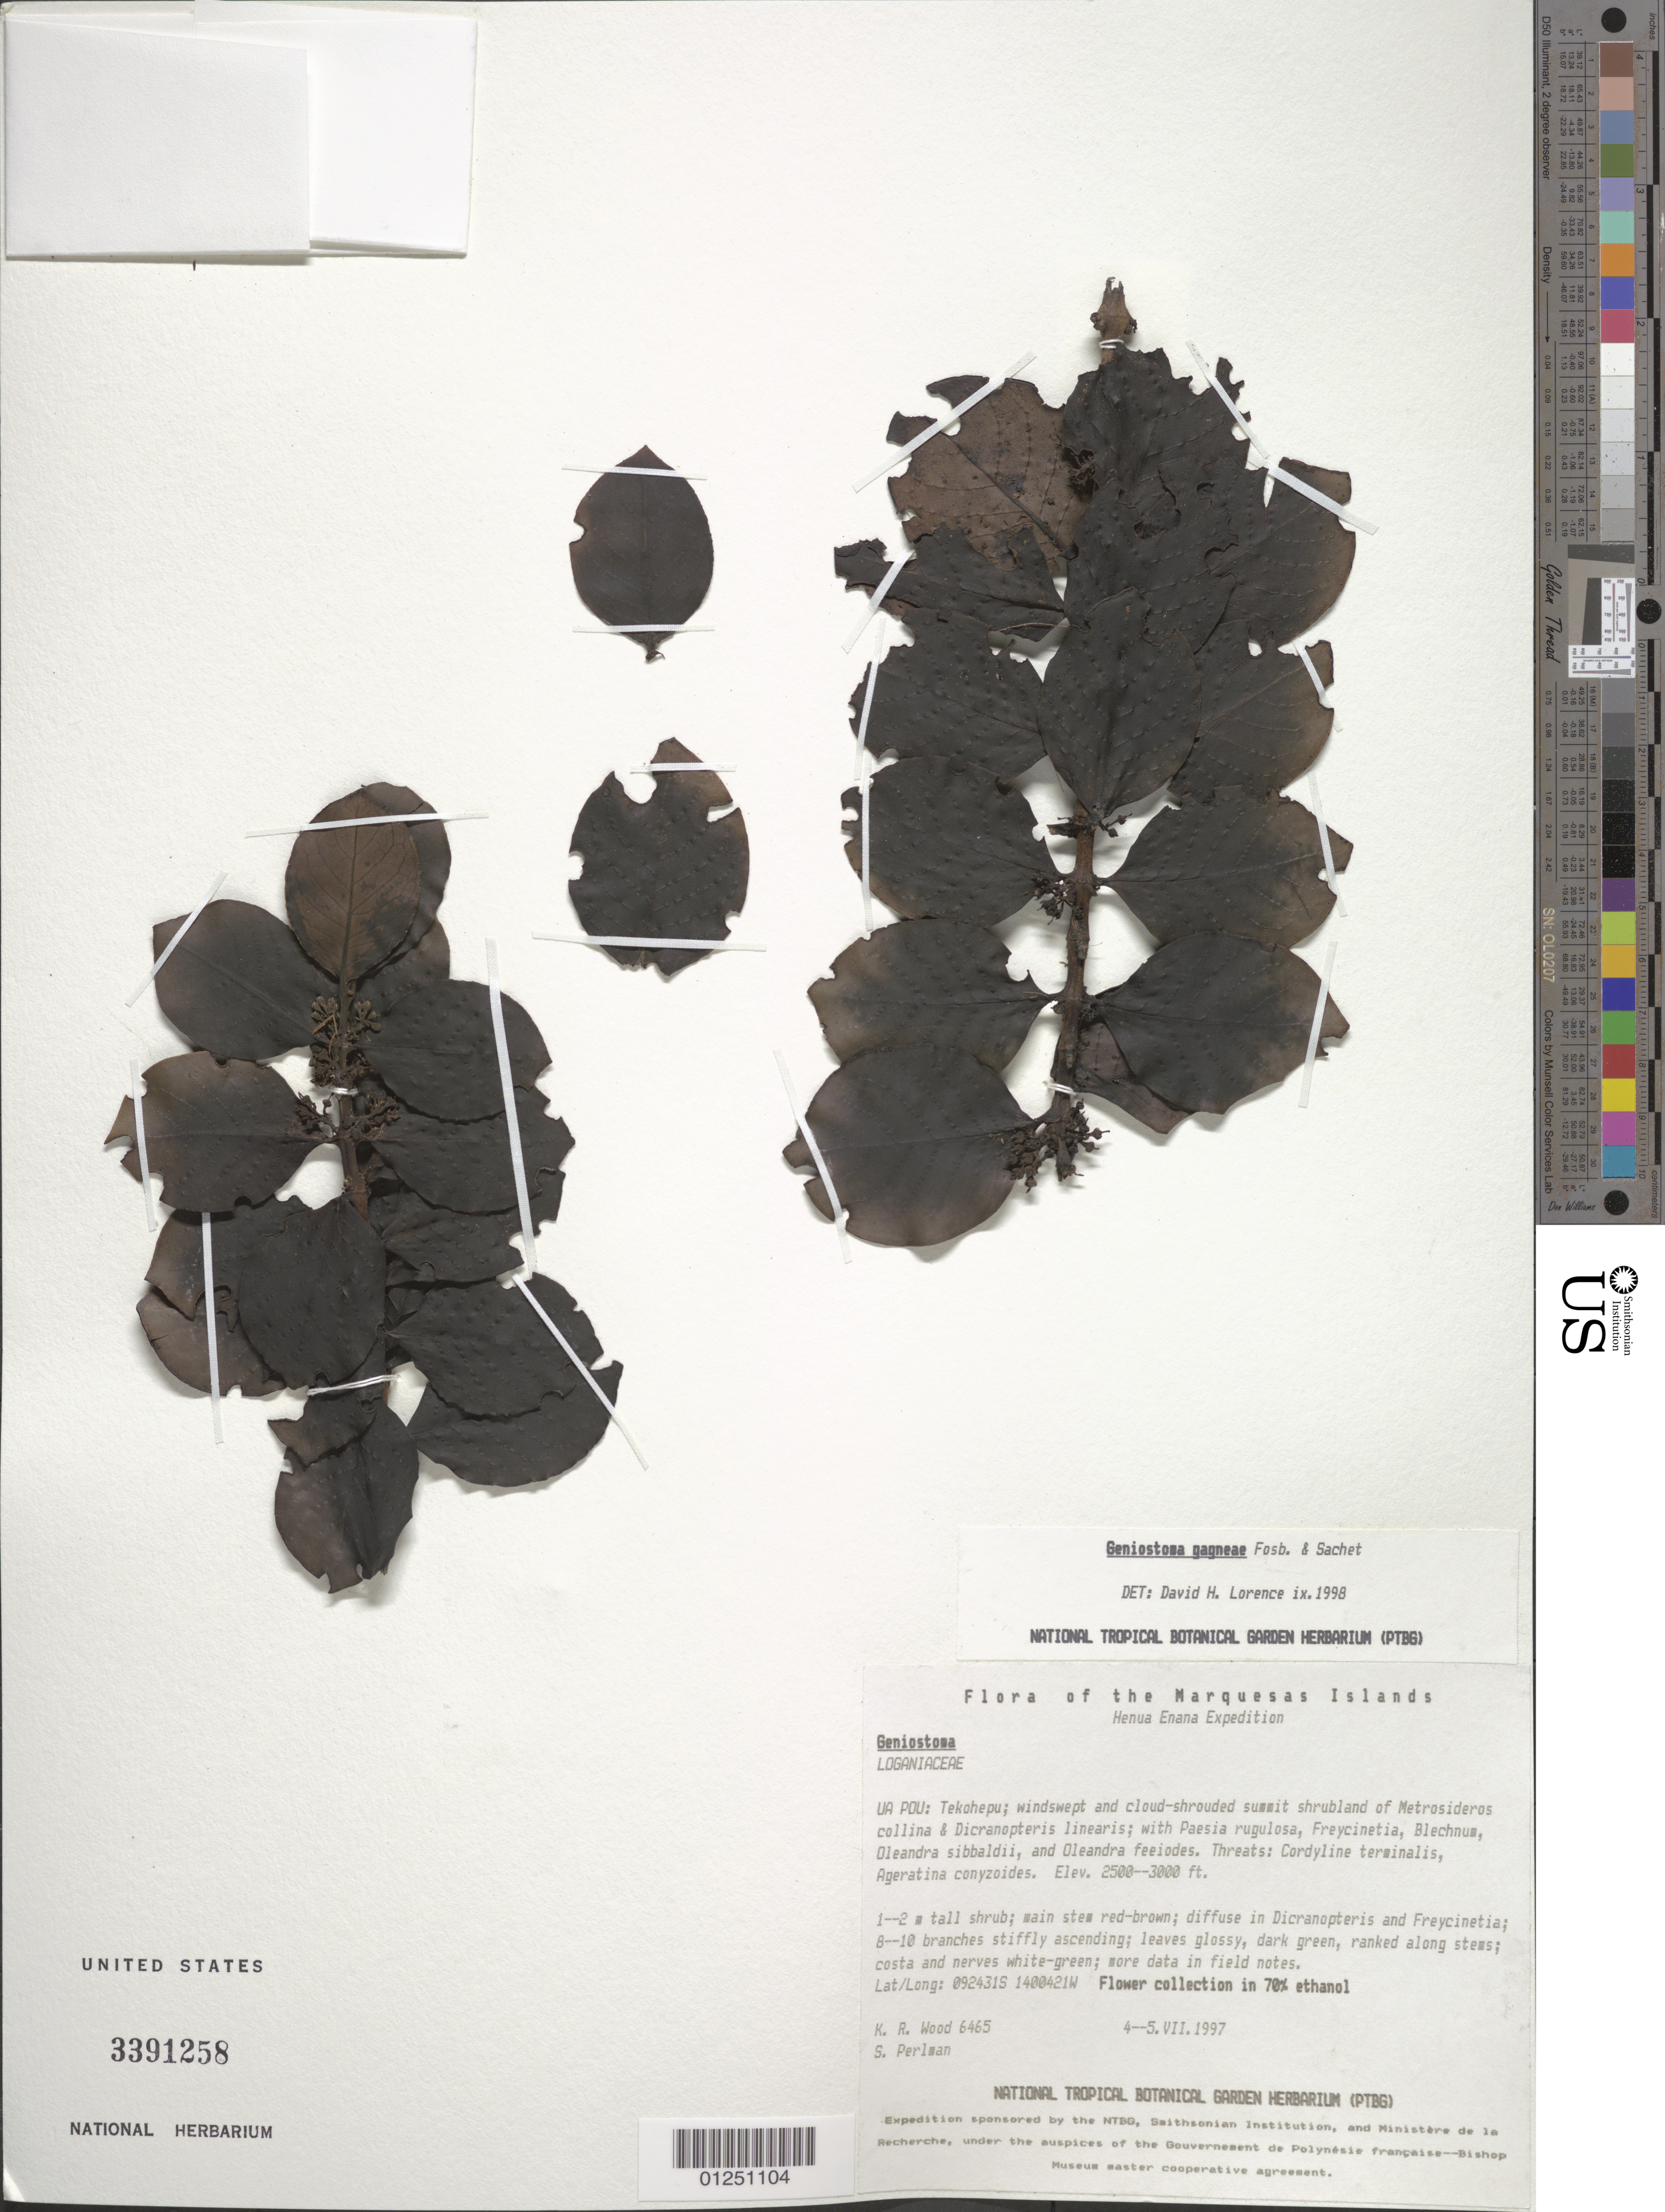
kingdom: Plantae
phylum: Tracheophyta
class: Magnoliopsida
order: Gentianales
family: Loganiaceae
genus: Geniostoma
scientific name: Geniostoma gagneae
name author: Fosberg & Sachet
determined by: Lorence, David H., (PTBG), National Tropical Botanical Garden (UNITED STATES)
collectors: K. R. Wood & S. P. Perlman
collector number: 6465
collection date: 1997-07-04/1997-07-05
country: French Polynesia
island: Ua Pou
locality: Tekohepo, summit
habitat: Shrubland of Metrosideros collina - Dicranopteris linearis; windswept and cloud shrouded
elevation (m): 762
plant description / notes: Cordyline terminalis, Ageratum conyzoides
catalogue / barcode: US 3391258